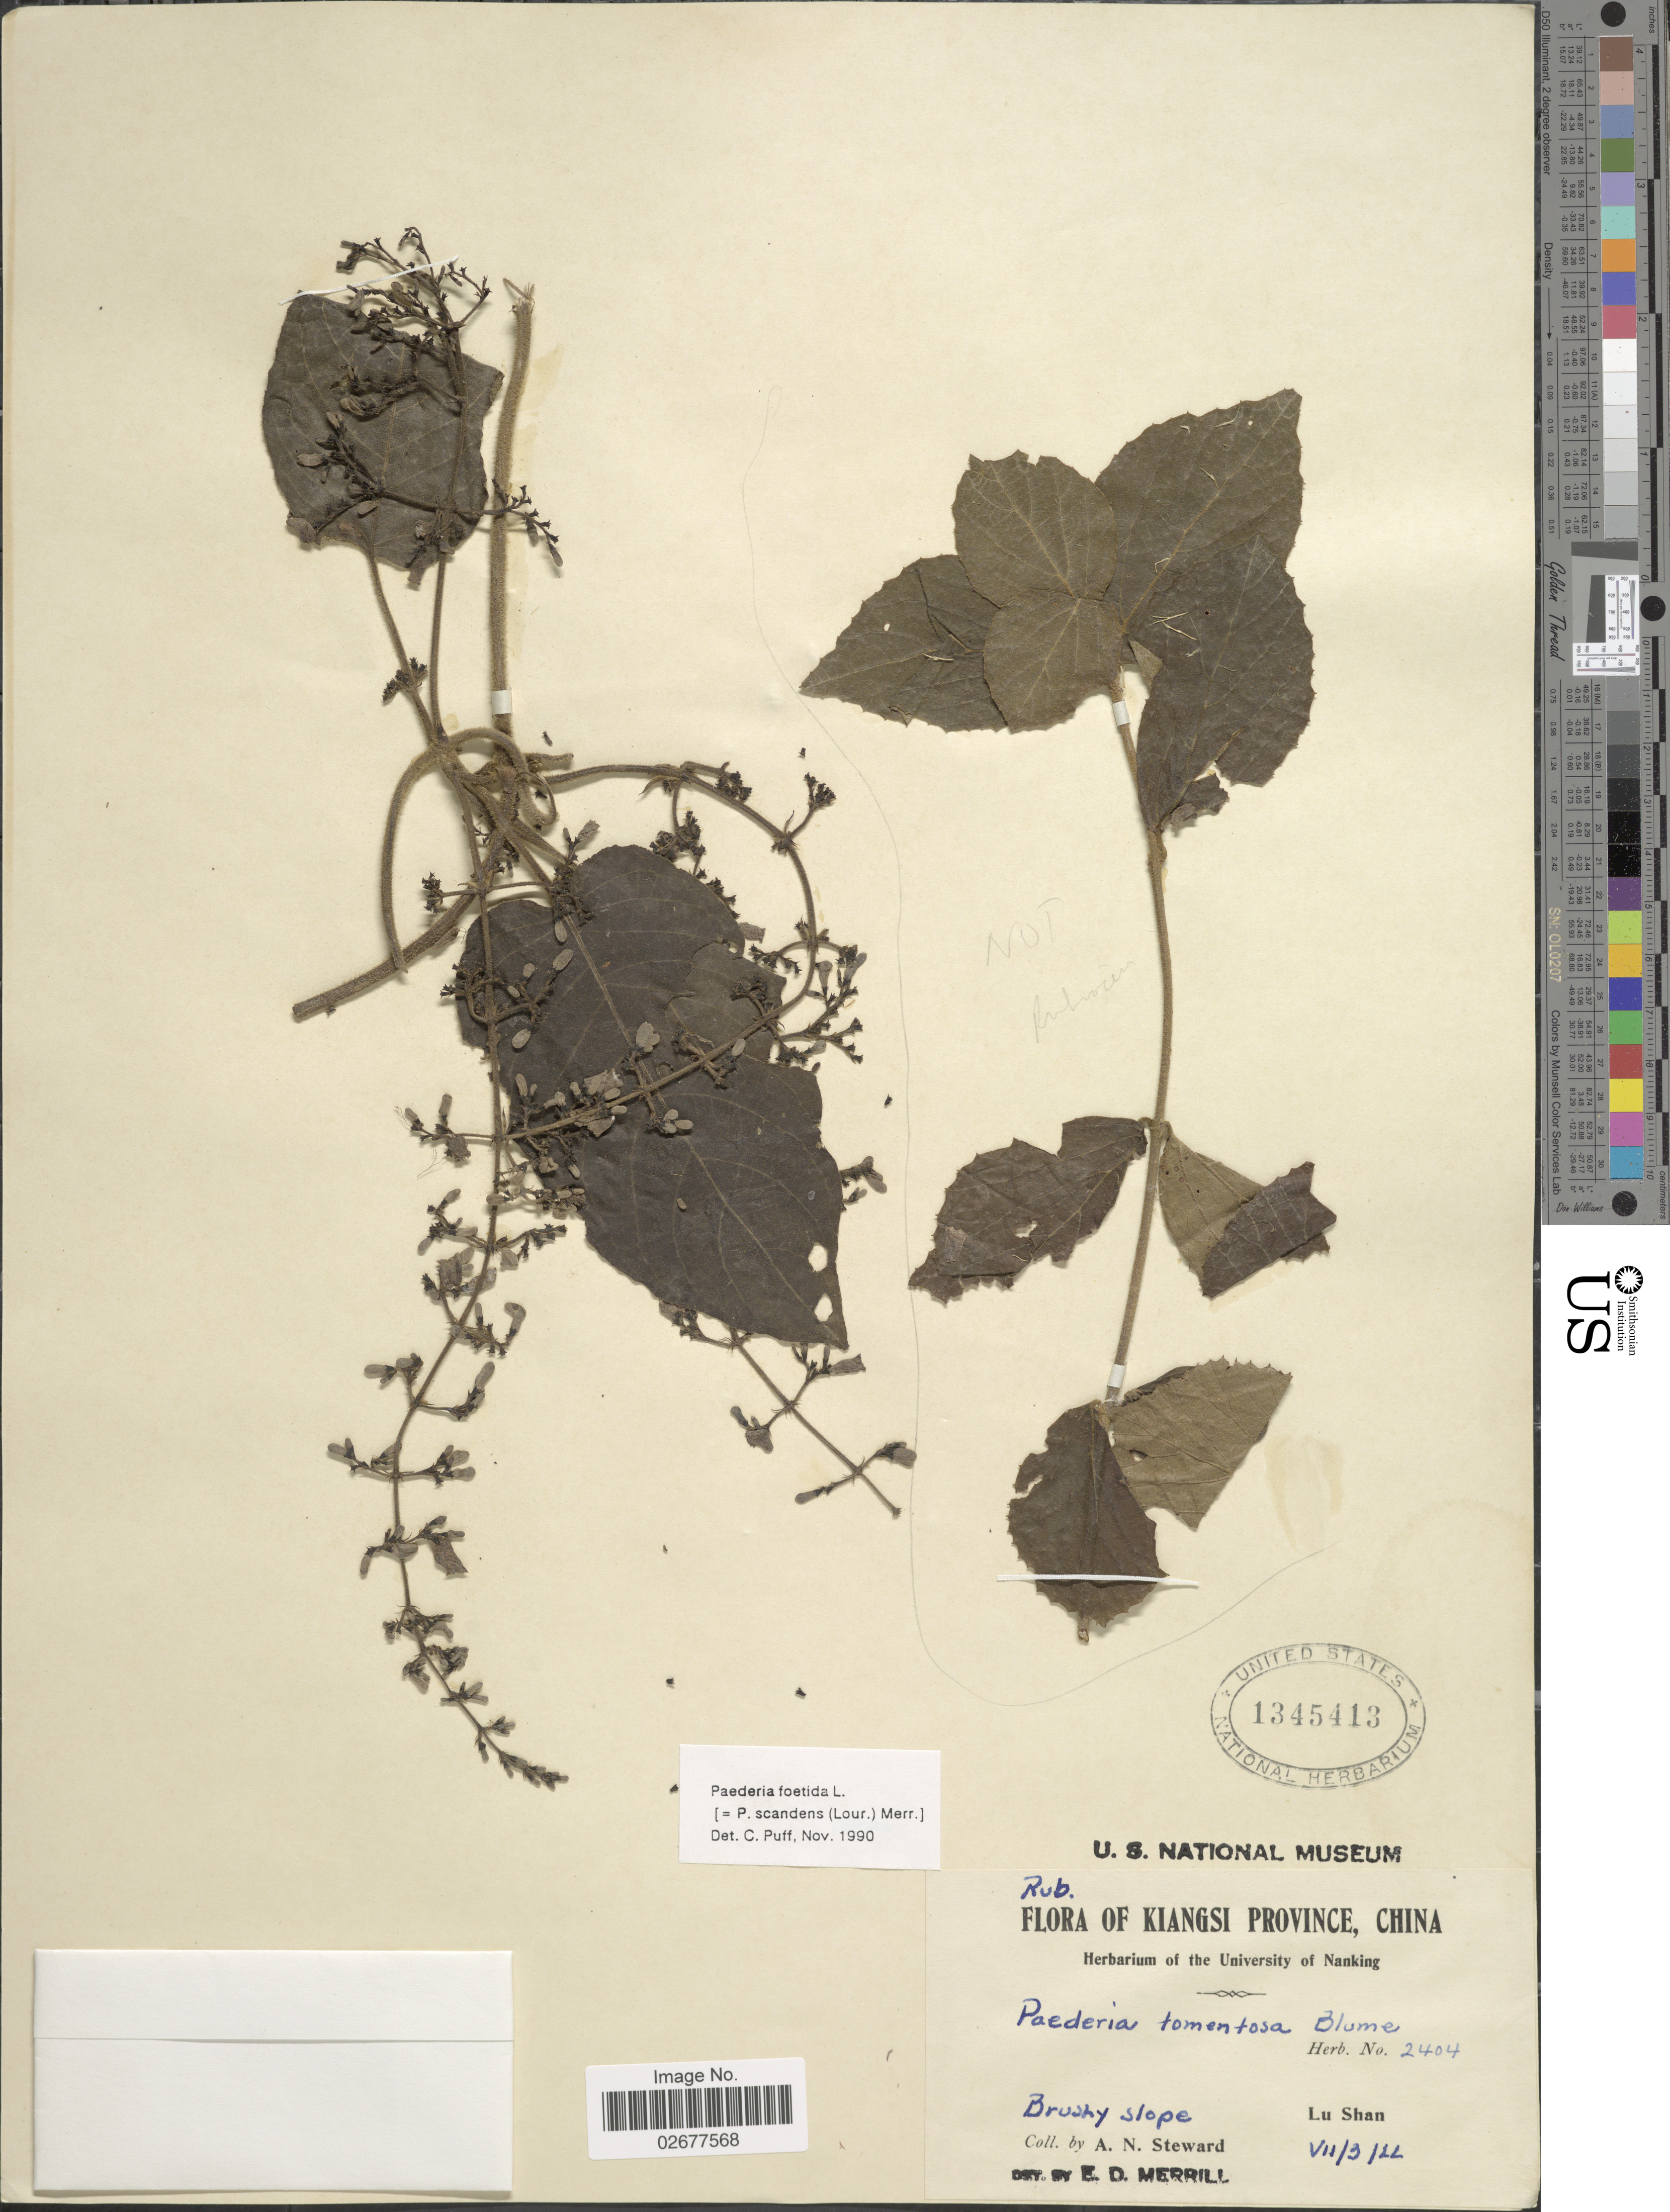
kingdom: Plantae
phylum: Tracheophyta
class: Magnoliopsida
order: Gentianales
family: Rubiaceae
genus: Paederia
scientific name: Paederia foetida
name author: Wall.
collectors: A. N. Steward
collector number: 2404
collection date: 1922-07-03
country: China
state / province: Jiangxi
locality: Kiangsi Province. Lu Shan.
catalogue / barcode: US 1345413